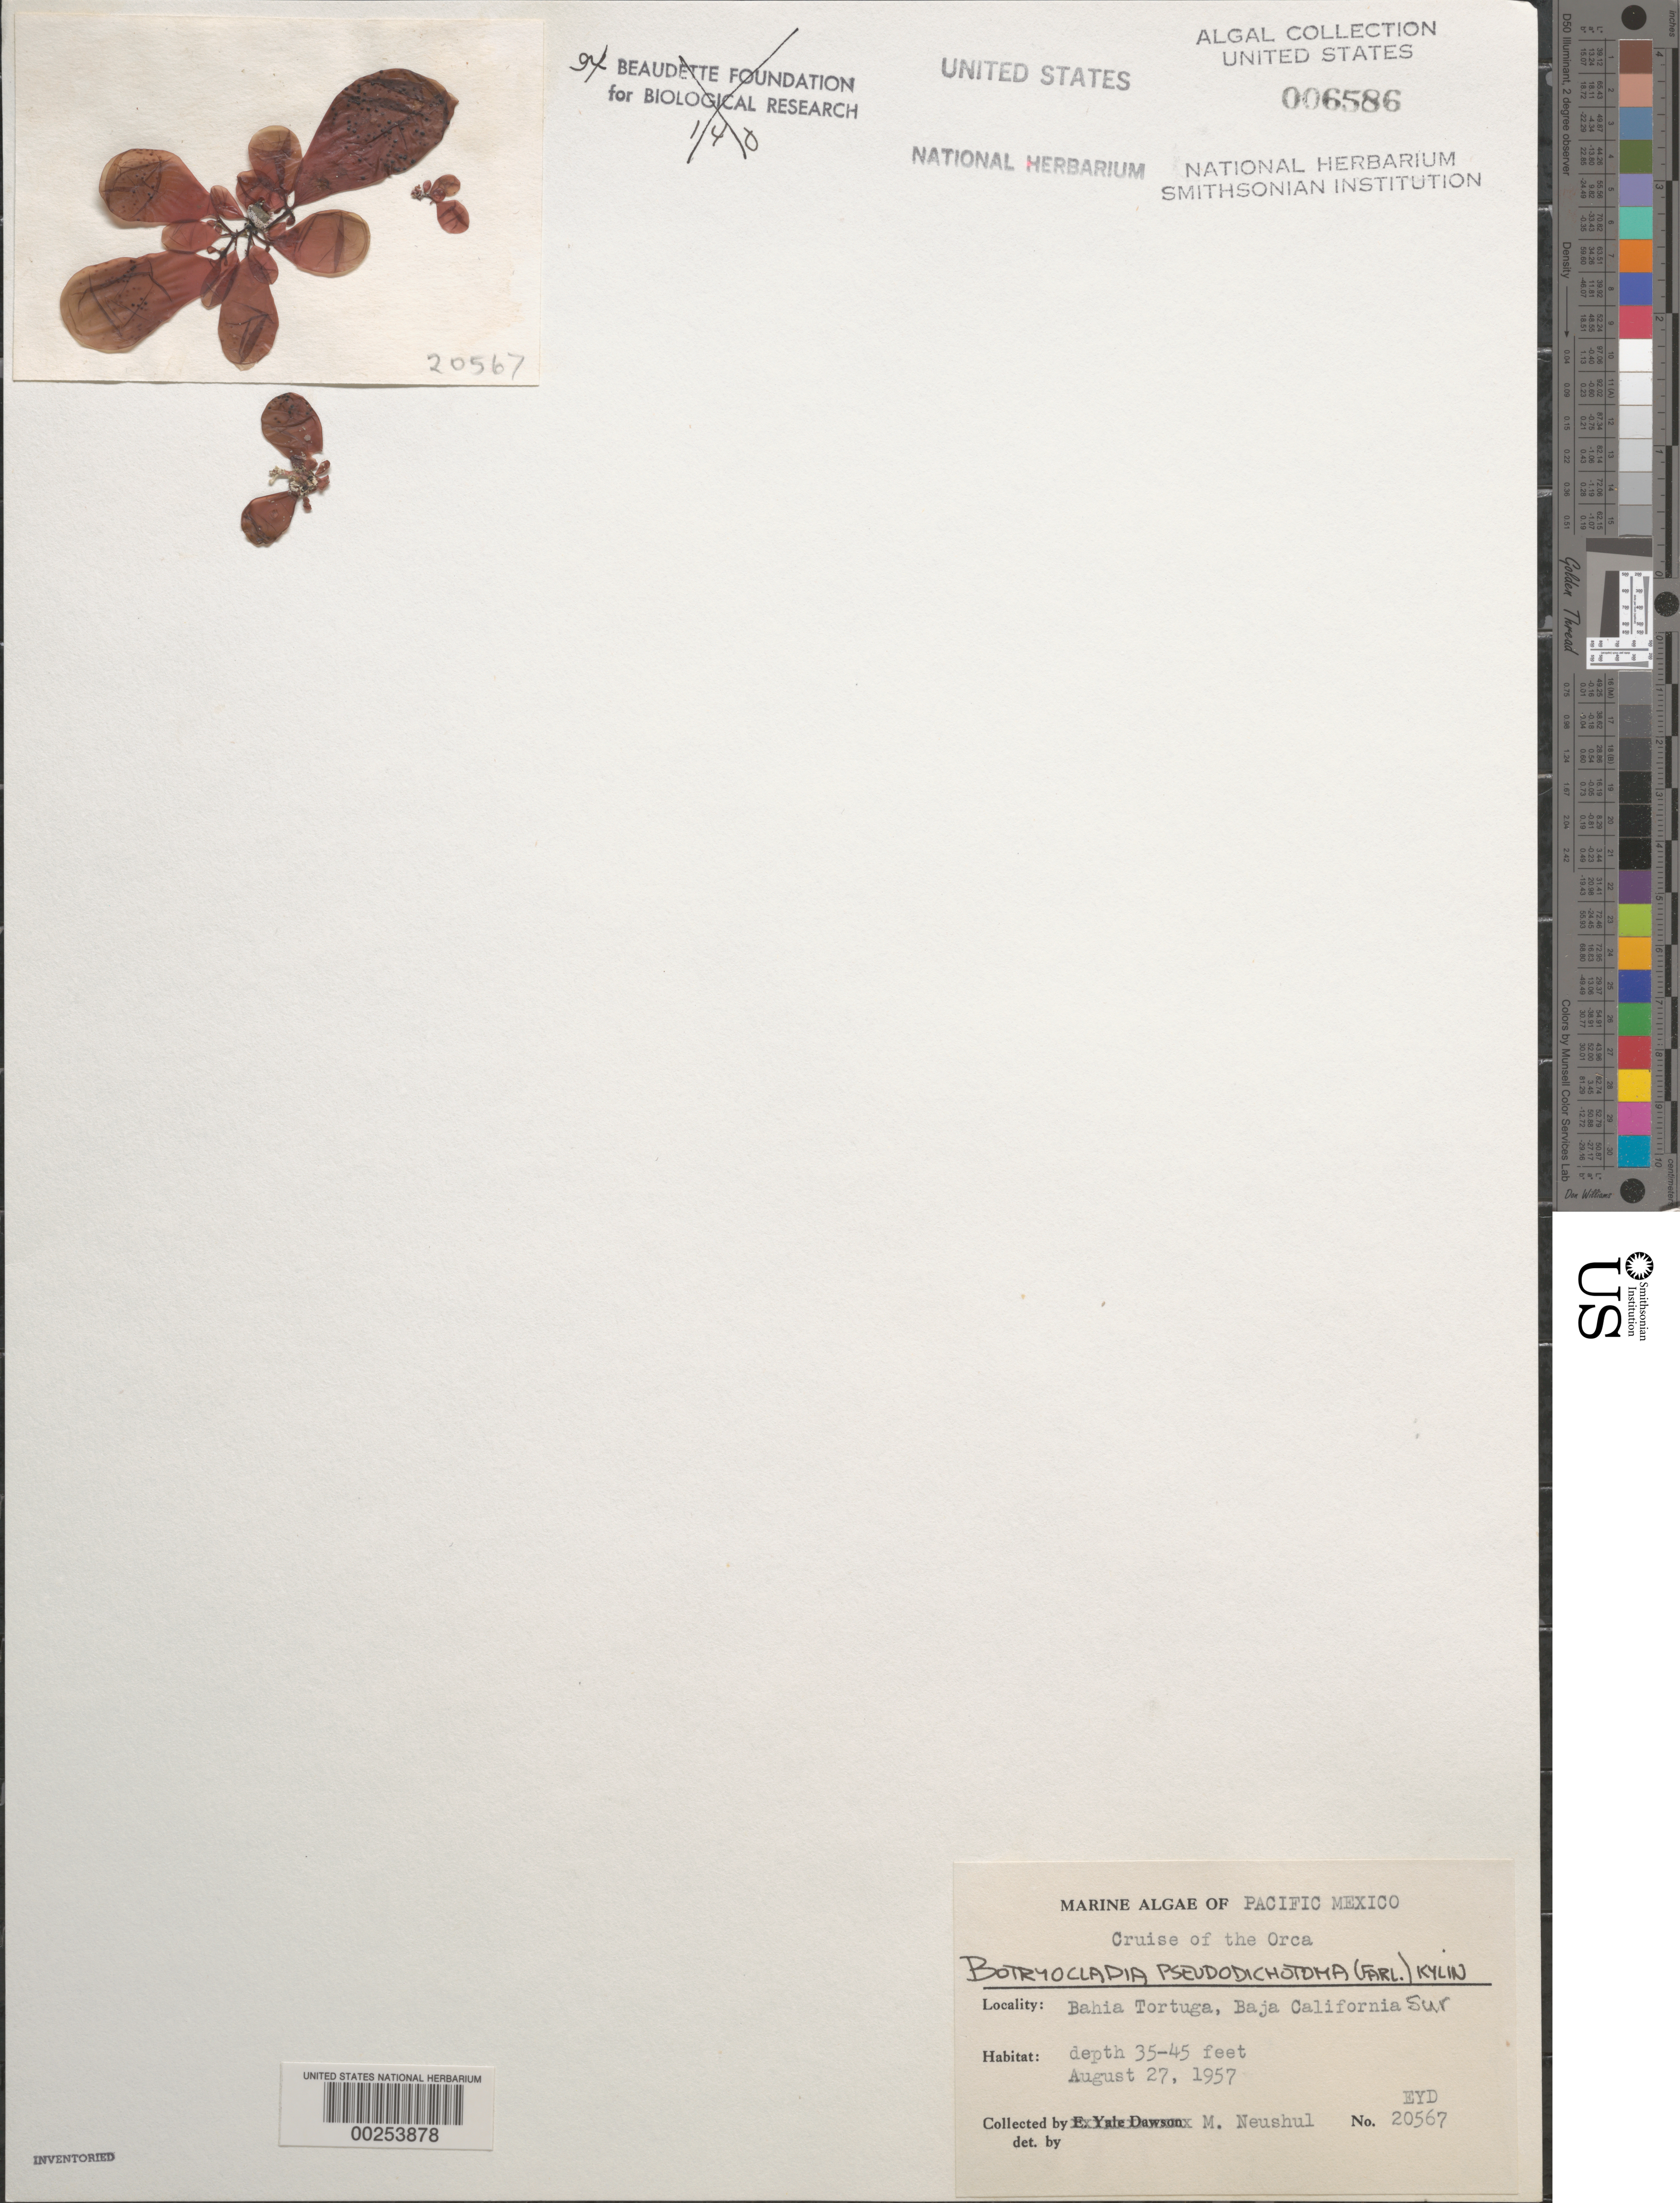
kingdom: Plantae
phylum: Rhodophyta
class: Florideophyceae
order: Rhodymeniales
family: Rhodymeniaceae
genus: Botryocladia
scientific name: Botryocladia pseudodichotoma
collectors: M. Neushul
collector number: EYD 20567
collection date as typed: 27 Aug 1957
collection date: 1957-08-27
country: Mexico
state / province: Baja California Sur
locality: Bahia Tortuga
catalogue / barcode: US 6586